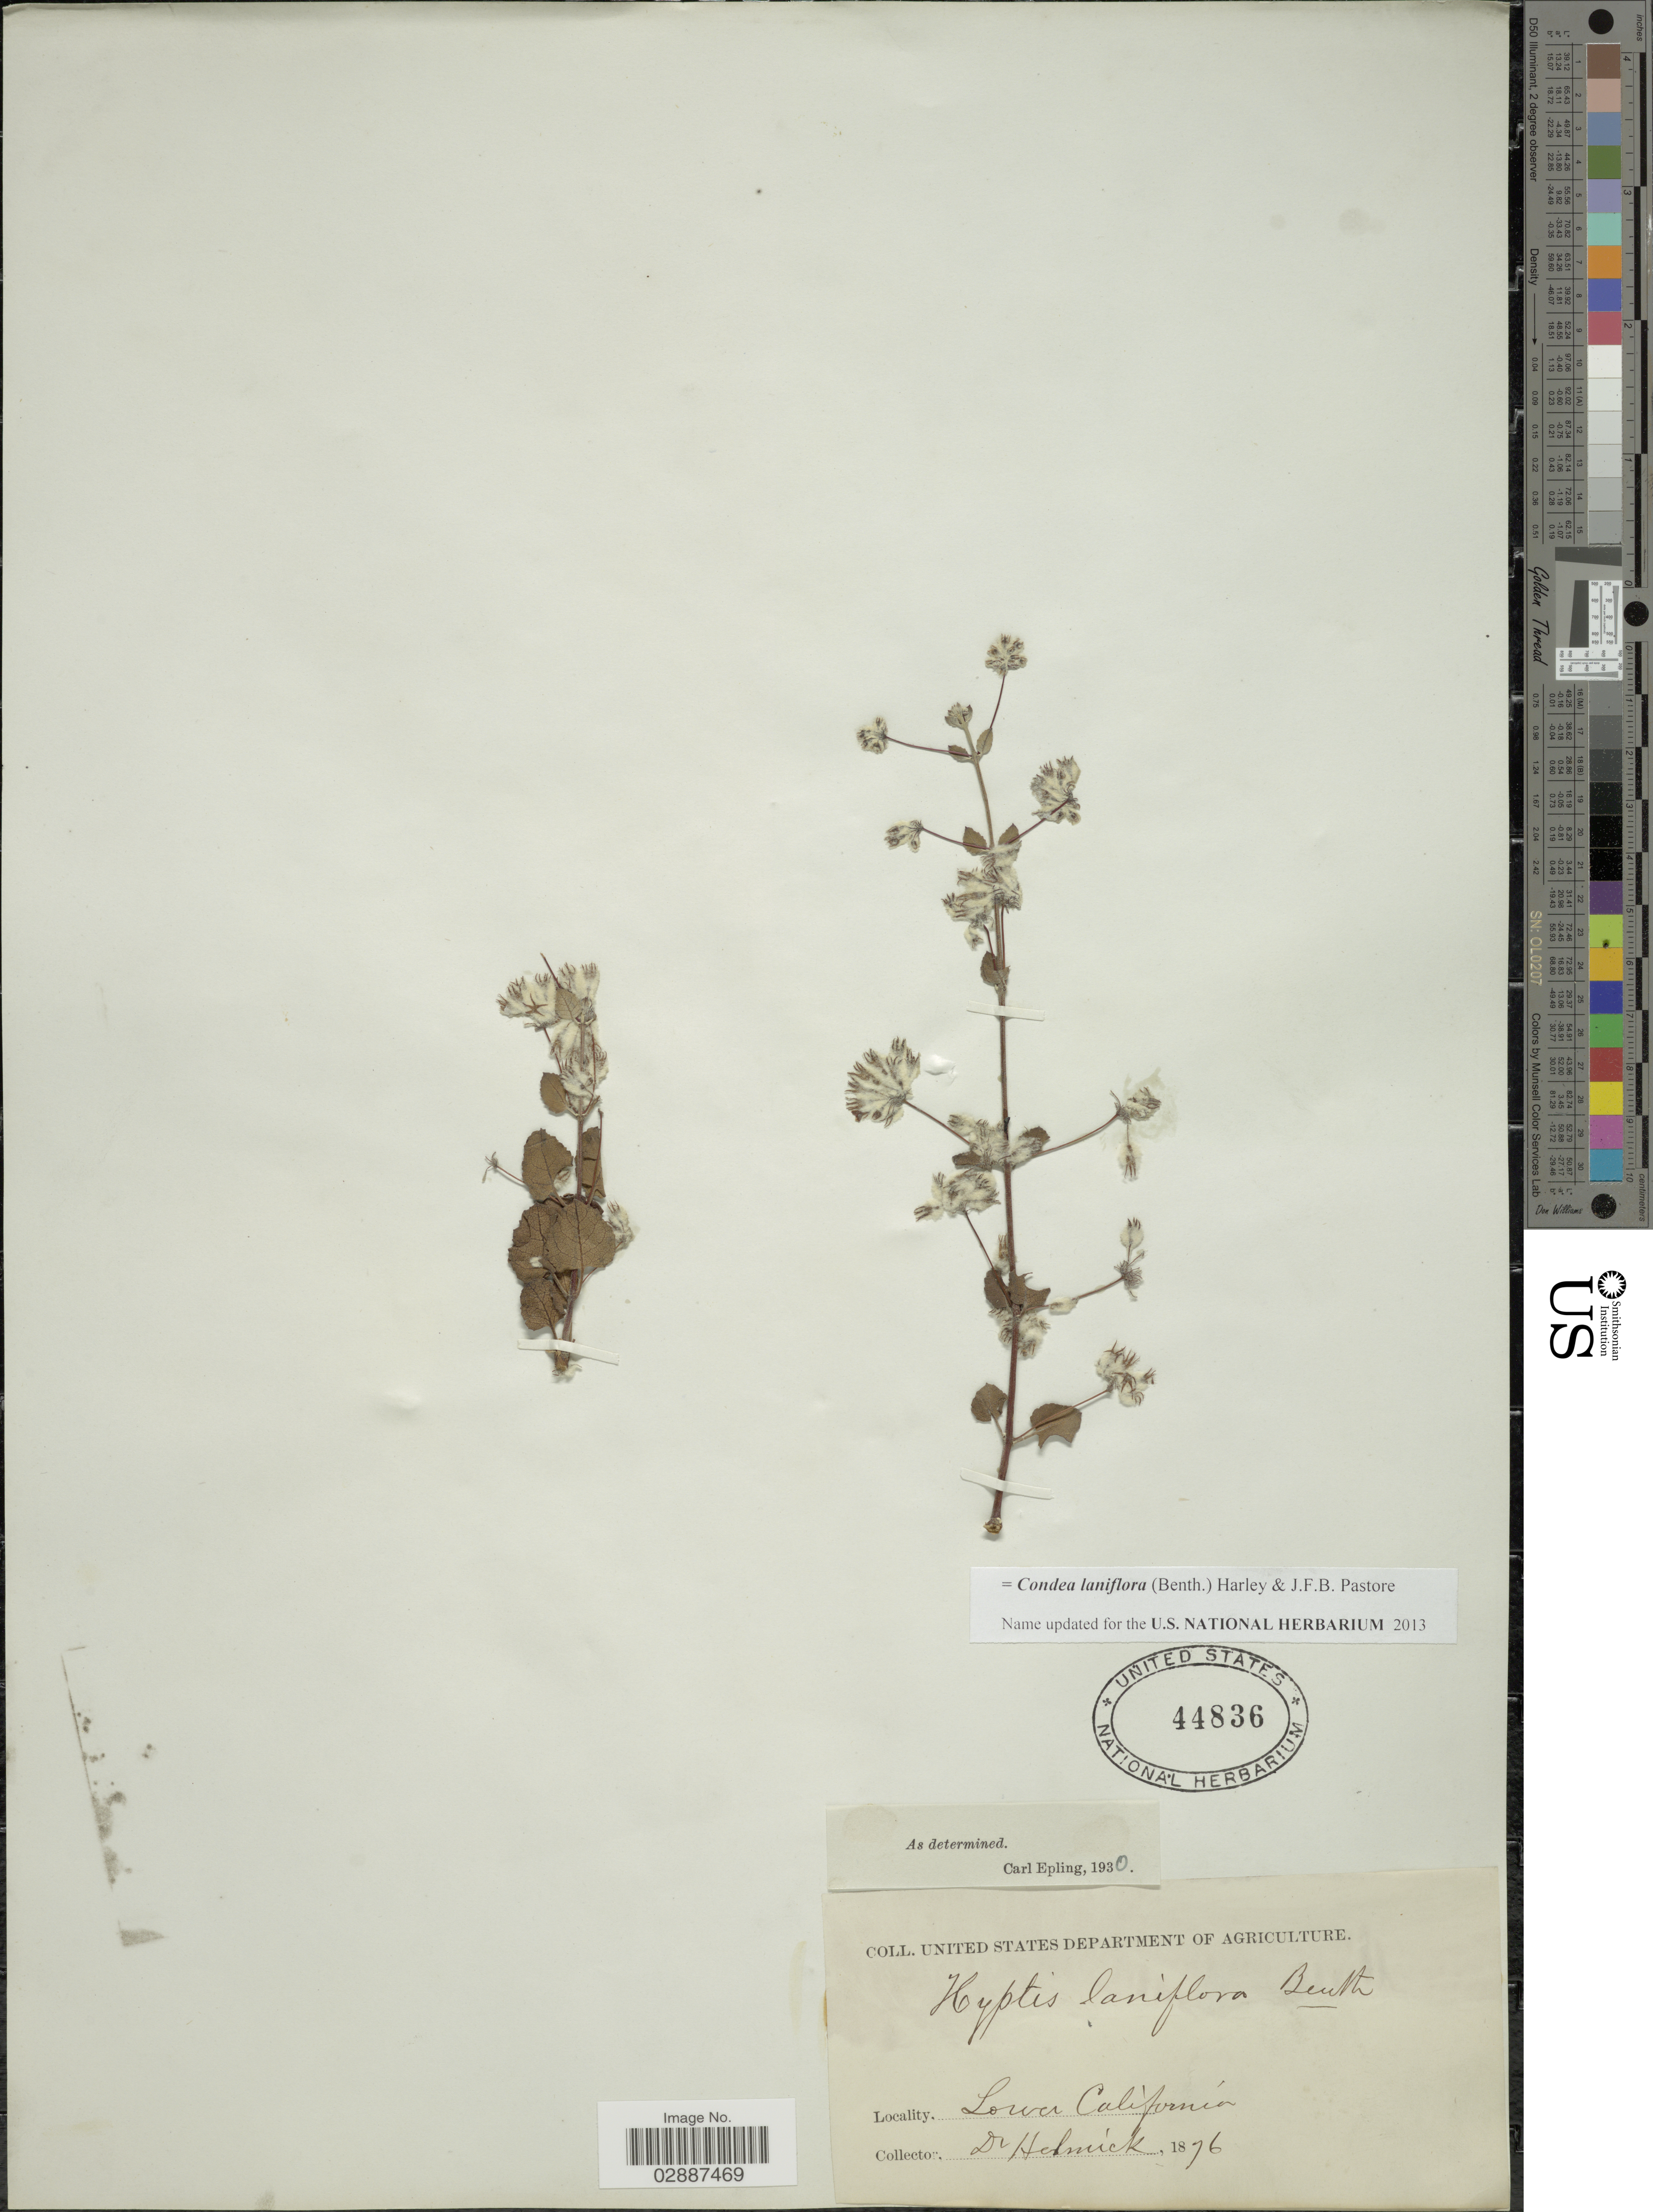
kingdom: Plantae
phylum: Tracheophyta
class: Magnoliopsida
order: Lamiales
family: Lamiaceae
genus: Condea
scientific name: Condea laniflora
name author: (Benth.) Harley & J.F.B. Pastore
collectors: Helmick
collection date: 1896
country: Mexico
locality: Lower California.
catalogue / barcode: US 44836